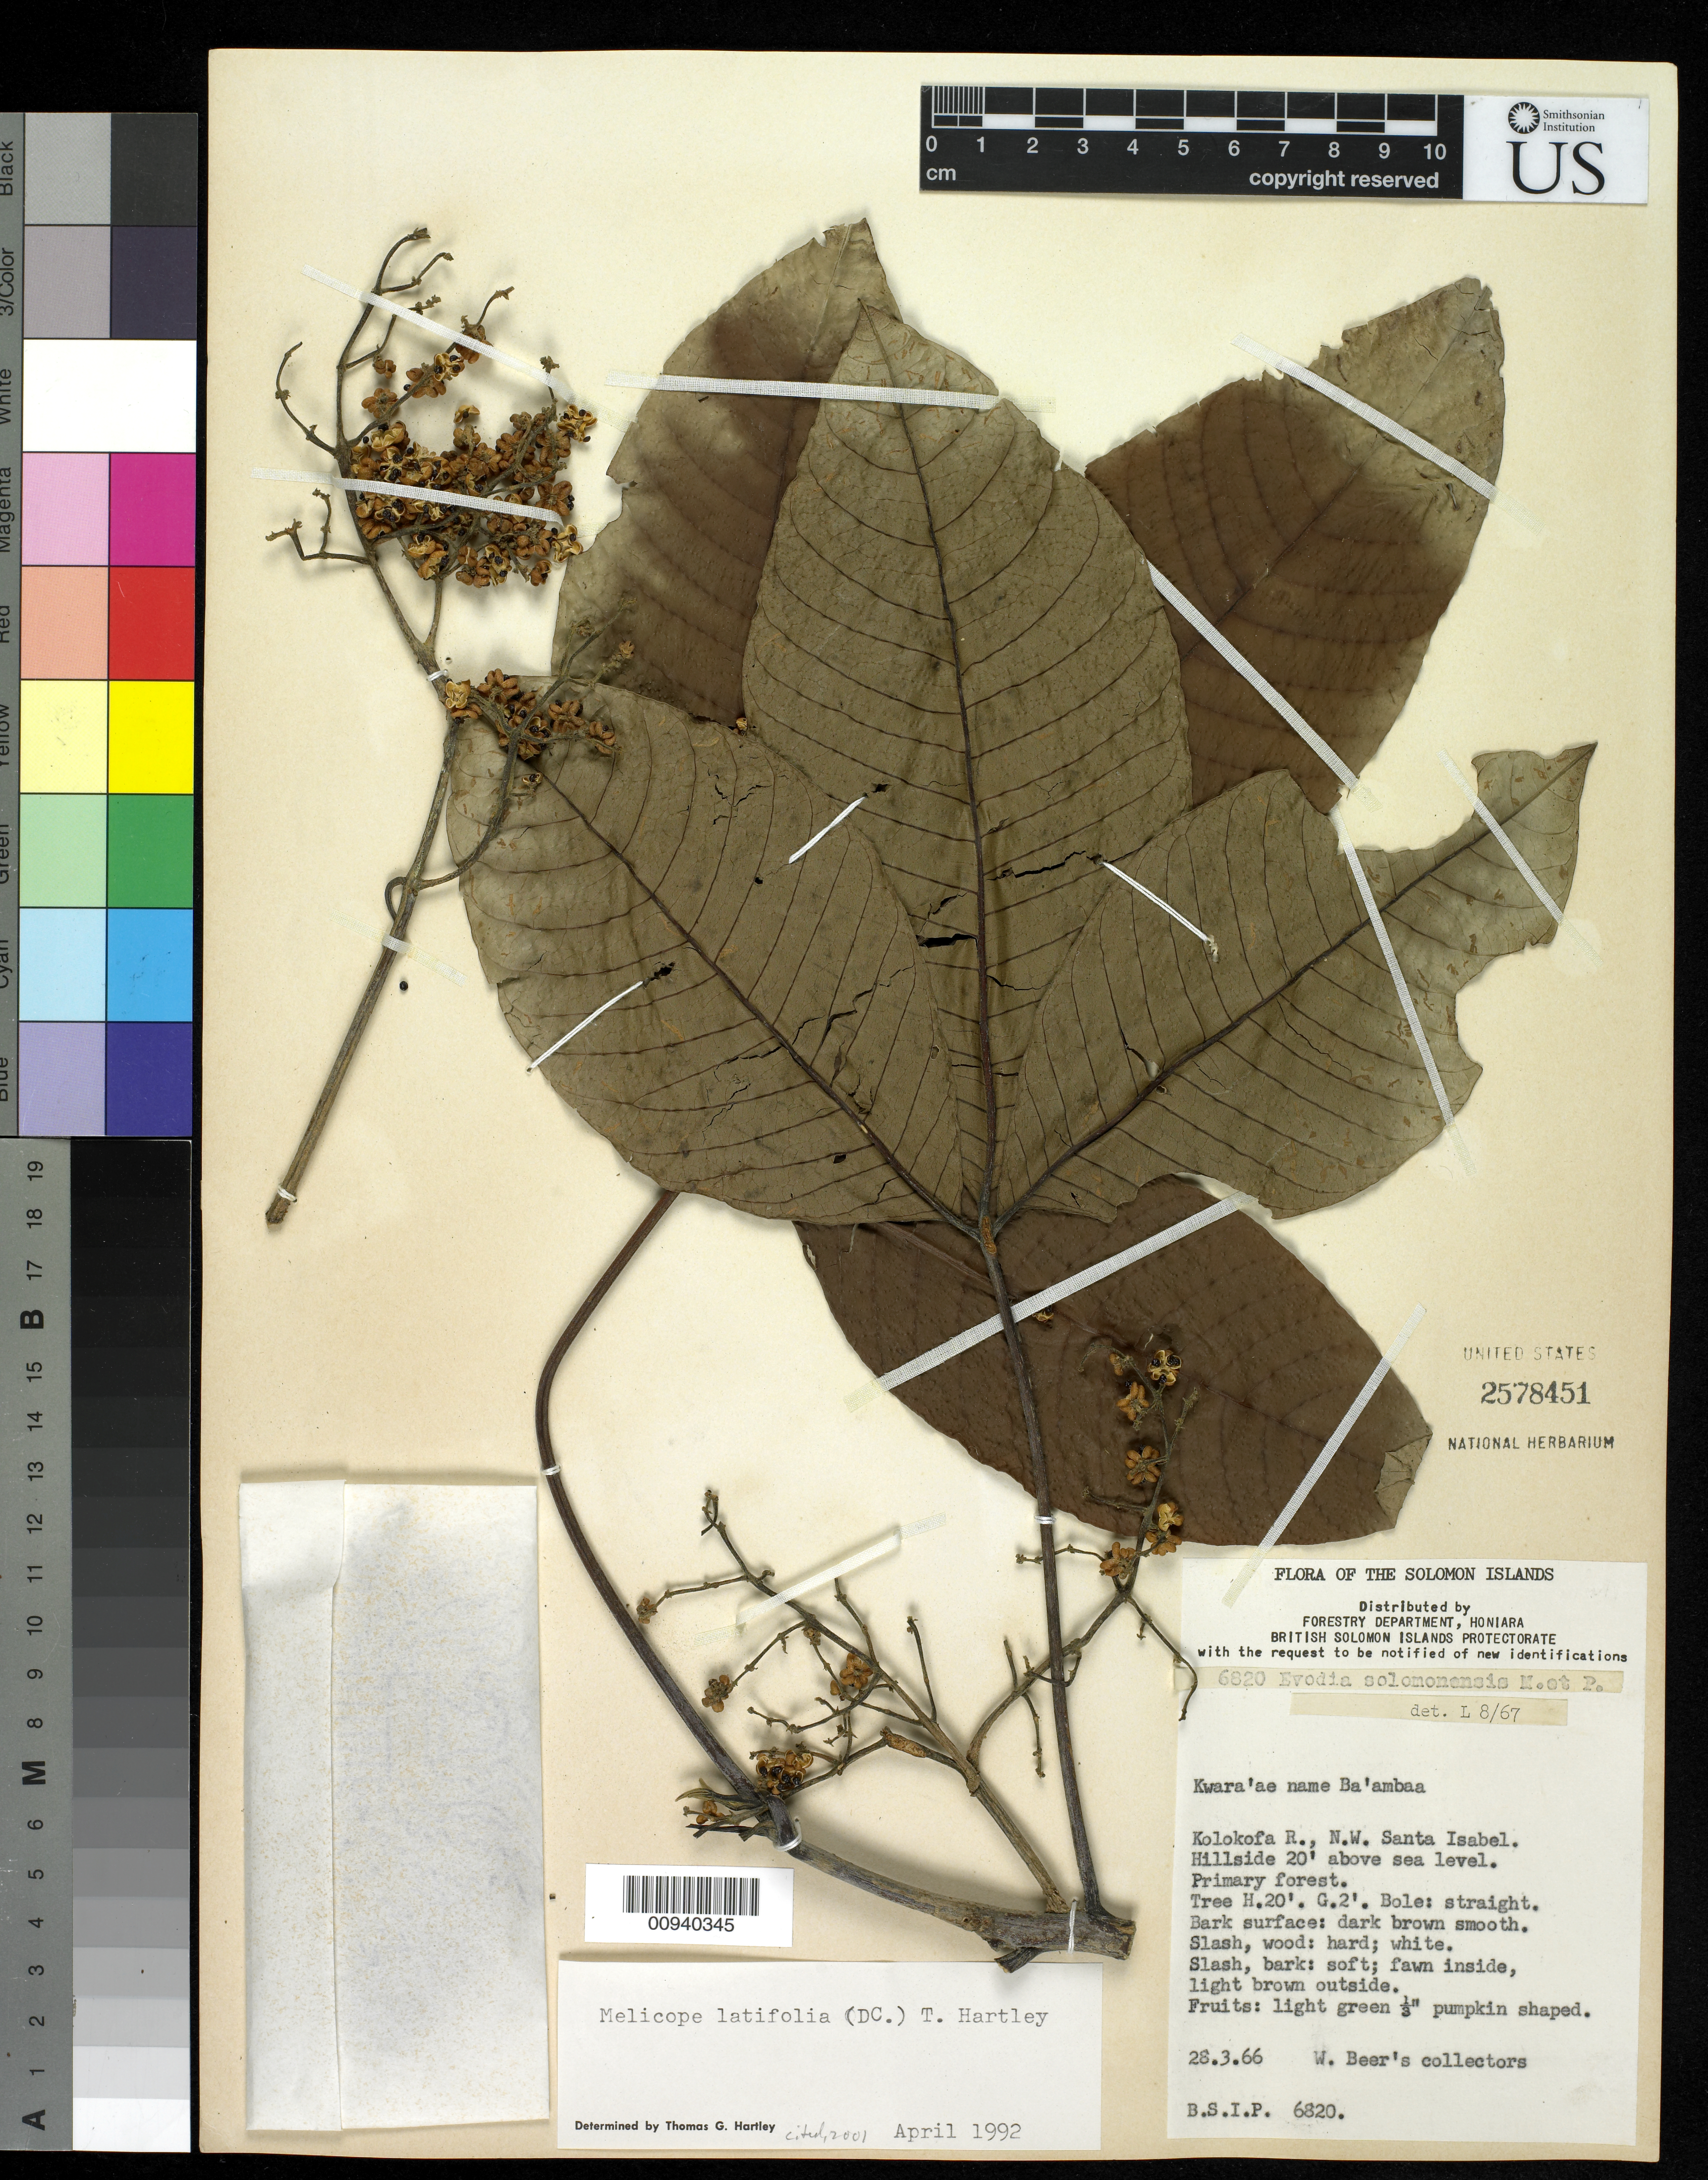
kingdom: Plantae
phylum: Tracheophyta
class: Magnoliopsida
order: Sapindales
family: Rutaceae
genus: Melicope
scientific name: Melicope latifolia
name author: (DC.) T.G. Hartley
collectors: W. Beer's Collectors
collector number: BSIP 6820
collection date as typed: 23 Mar 1966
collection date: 1966-03-23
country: Solomon Islands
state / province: Isabel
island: Santa Isabel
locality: Kolokofa R.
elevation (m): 6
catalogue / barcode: US 2578451